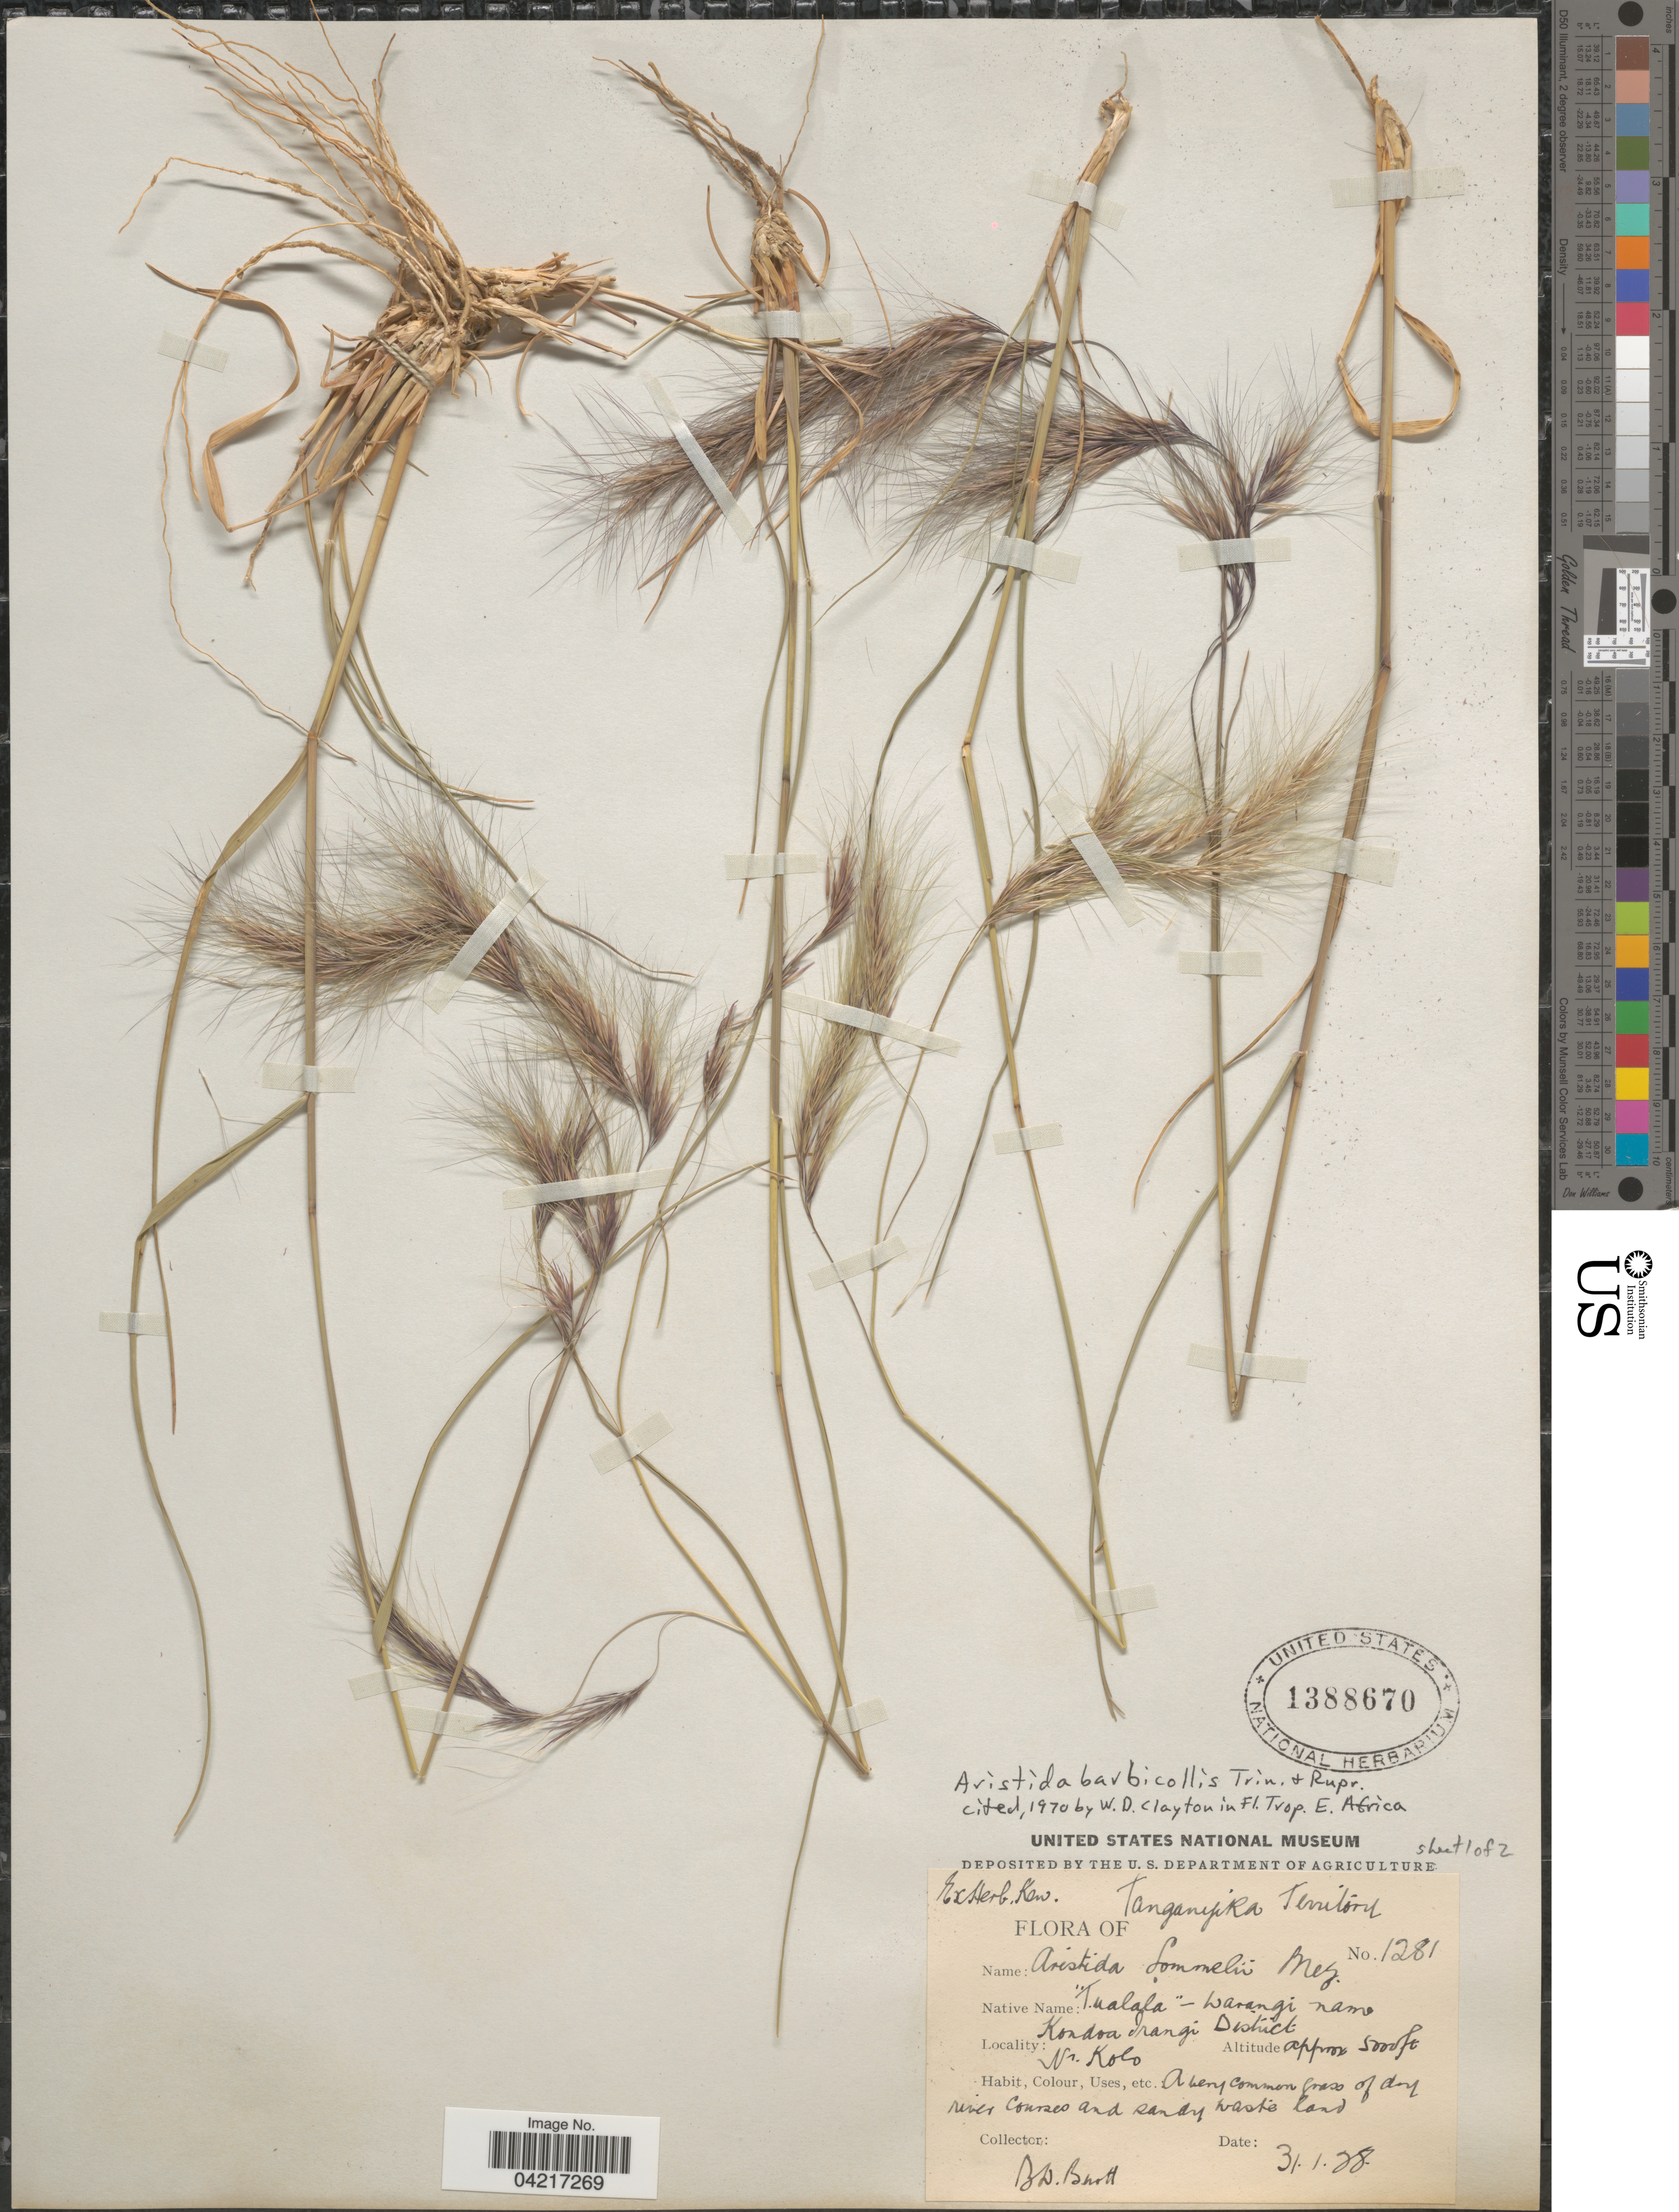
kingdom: Plantae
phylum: Tracheophyta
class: Liliopsida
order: Poales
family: Poaceae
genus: Aristida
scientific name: Aristida barbicollis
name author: Trin. & Rupr.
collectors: B. D. Burtt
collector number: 1281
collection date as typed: Transcribed d/m/y: 31/1/28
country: Tanzania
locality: Tanganyika Territory. Kondoa Irangi District. Nr. Kolo.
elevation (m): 1524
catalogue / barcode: US 1388670